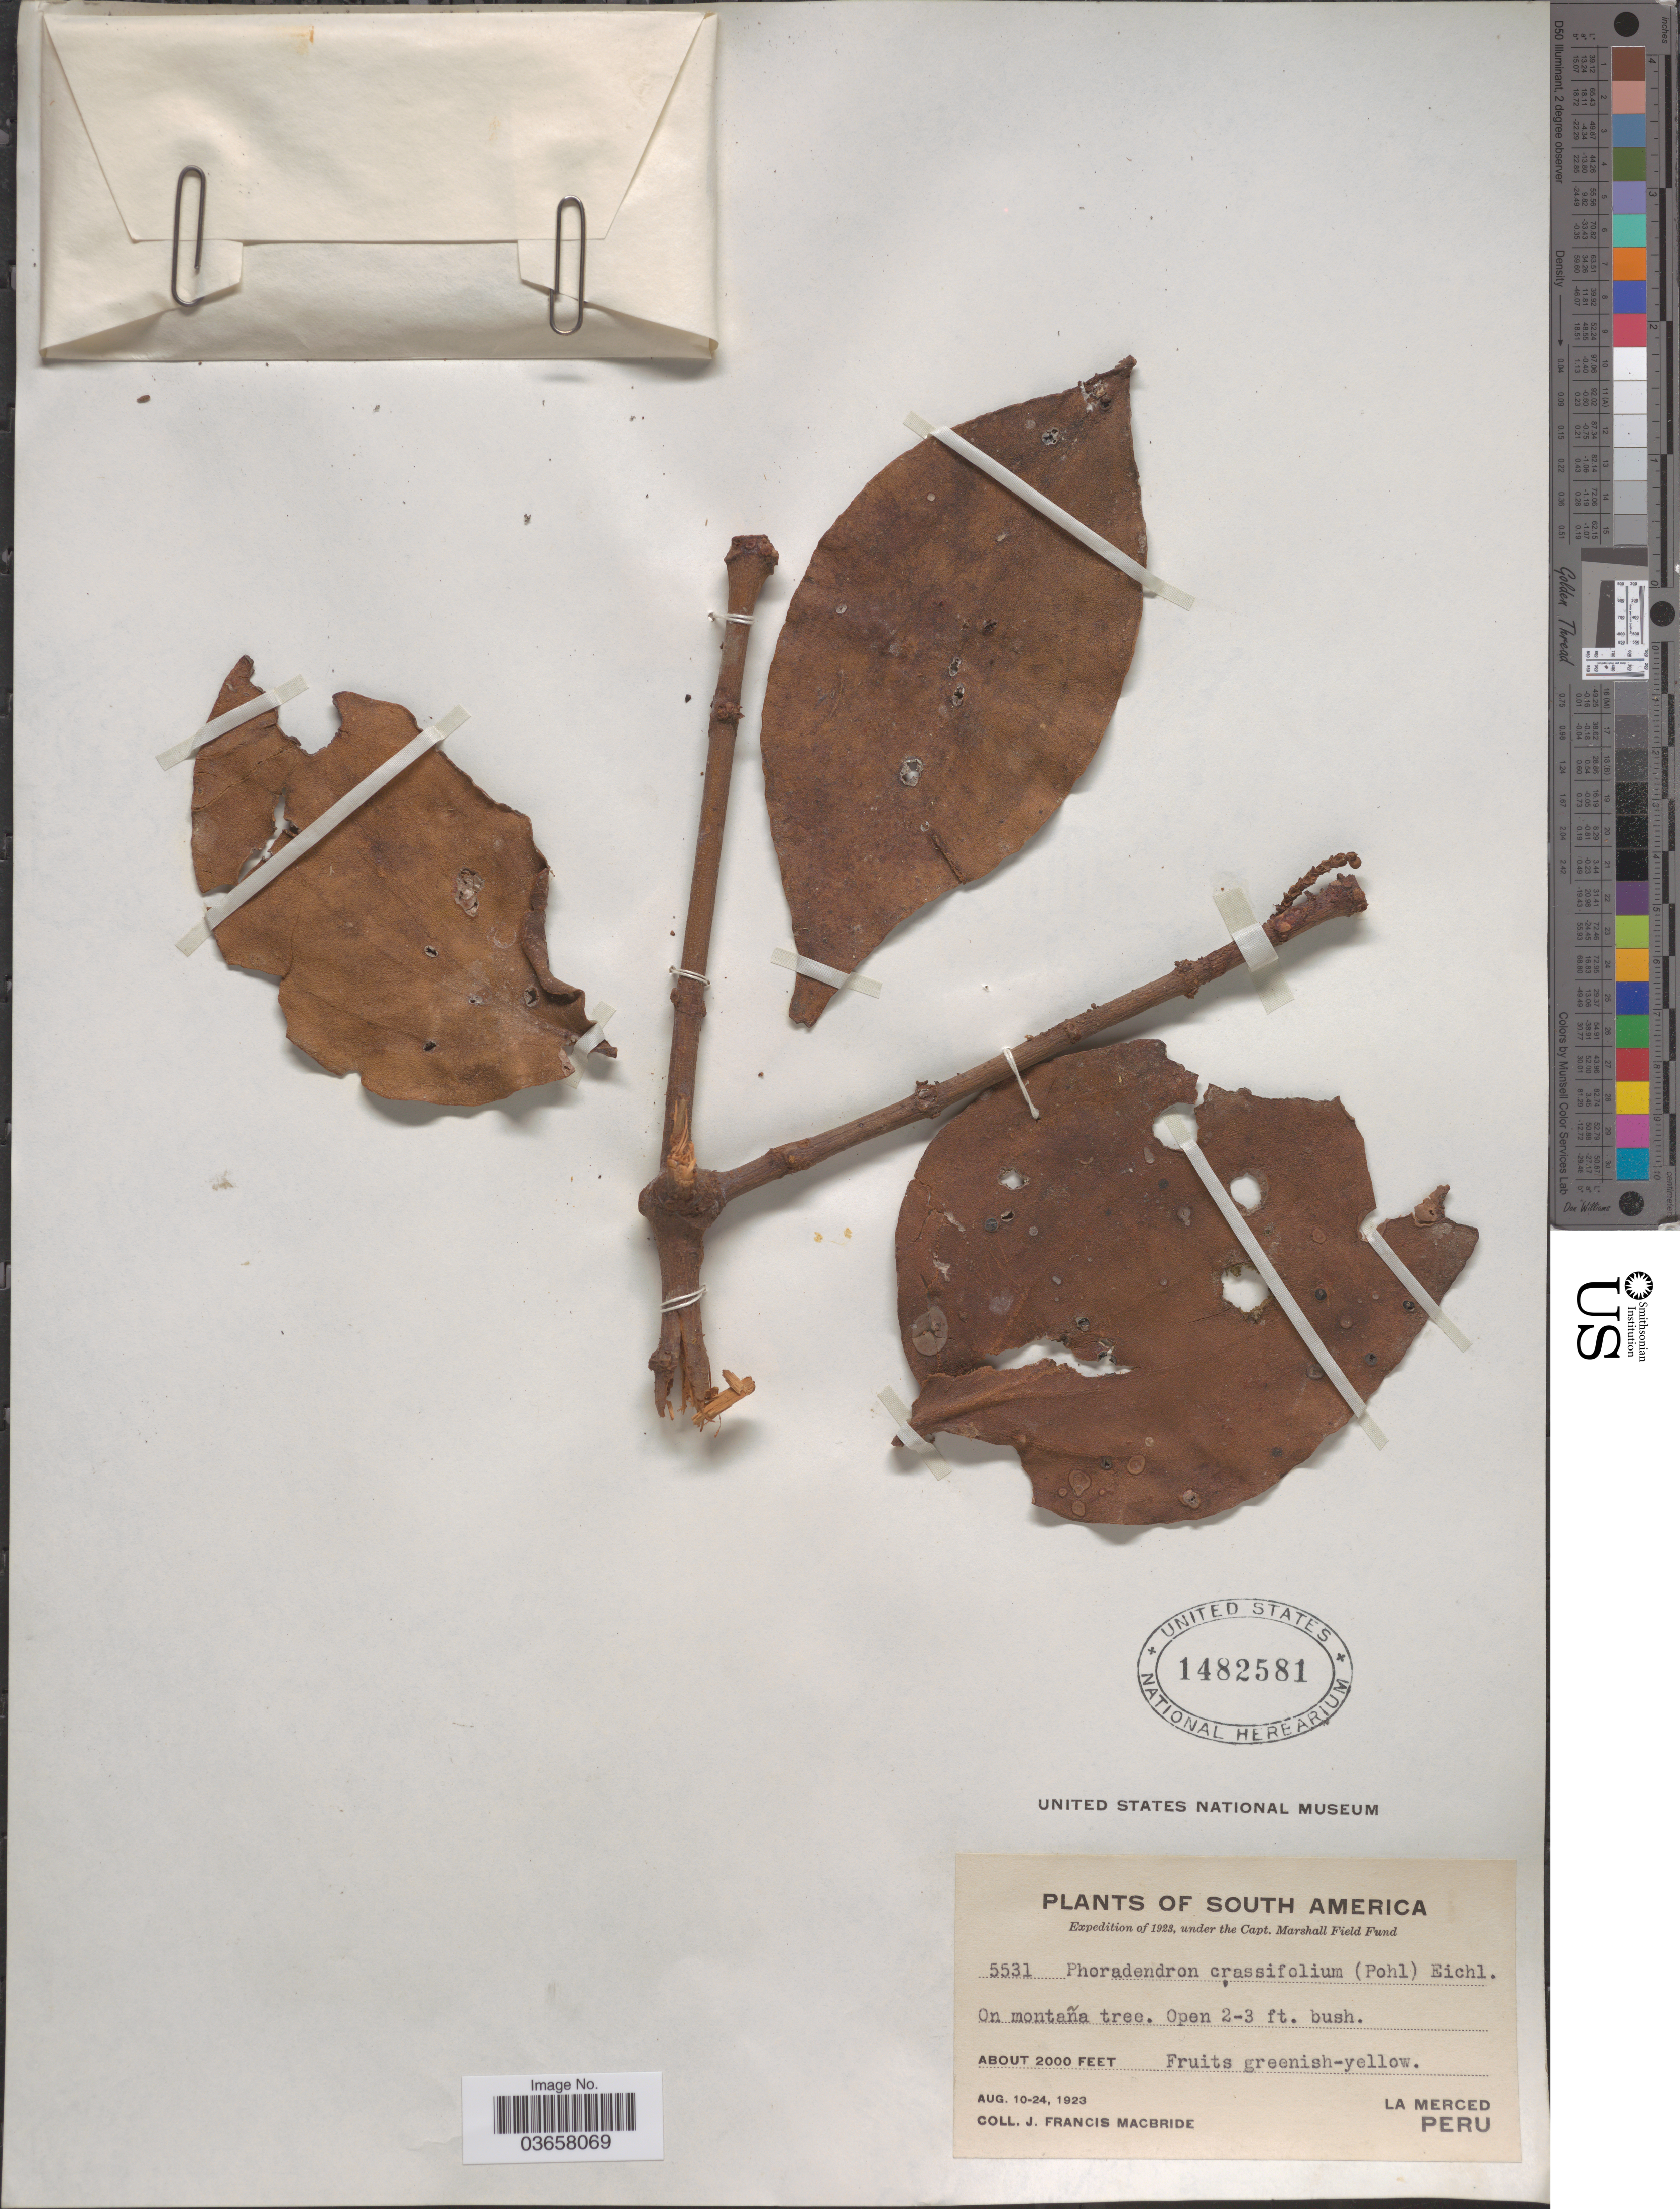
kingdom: Plantae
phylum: Tracheophyta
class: Magnoliopsida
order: Santalales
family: Viscaceae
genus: Phoradendron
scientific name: Phoradendron crassifolium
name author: (Pohl ex DC.) Eichler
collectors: J. F. Macbride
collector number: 5531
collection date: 1923-08-10/1923-08-24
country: Peru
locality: La Merced.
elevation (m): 610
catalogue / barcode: US 1482581